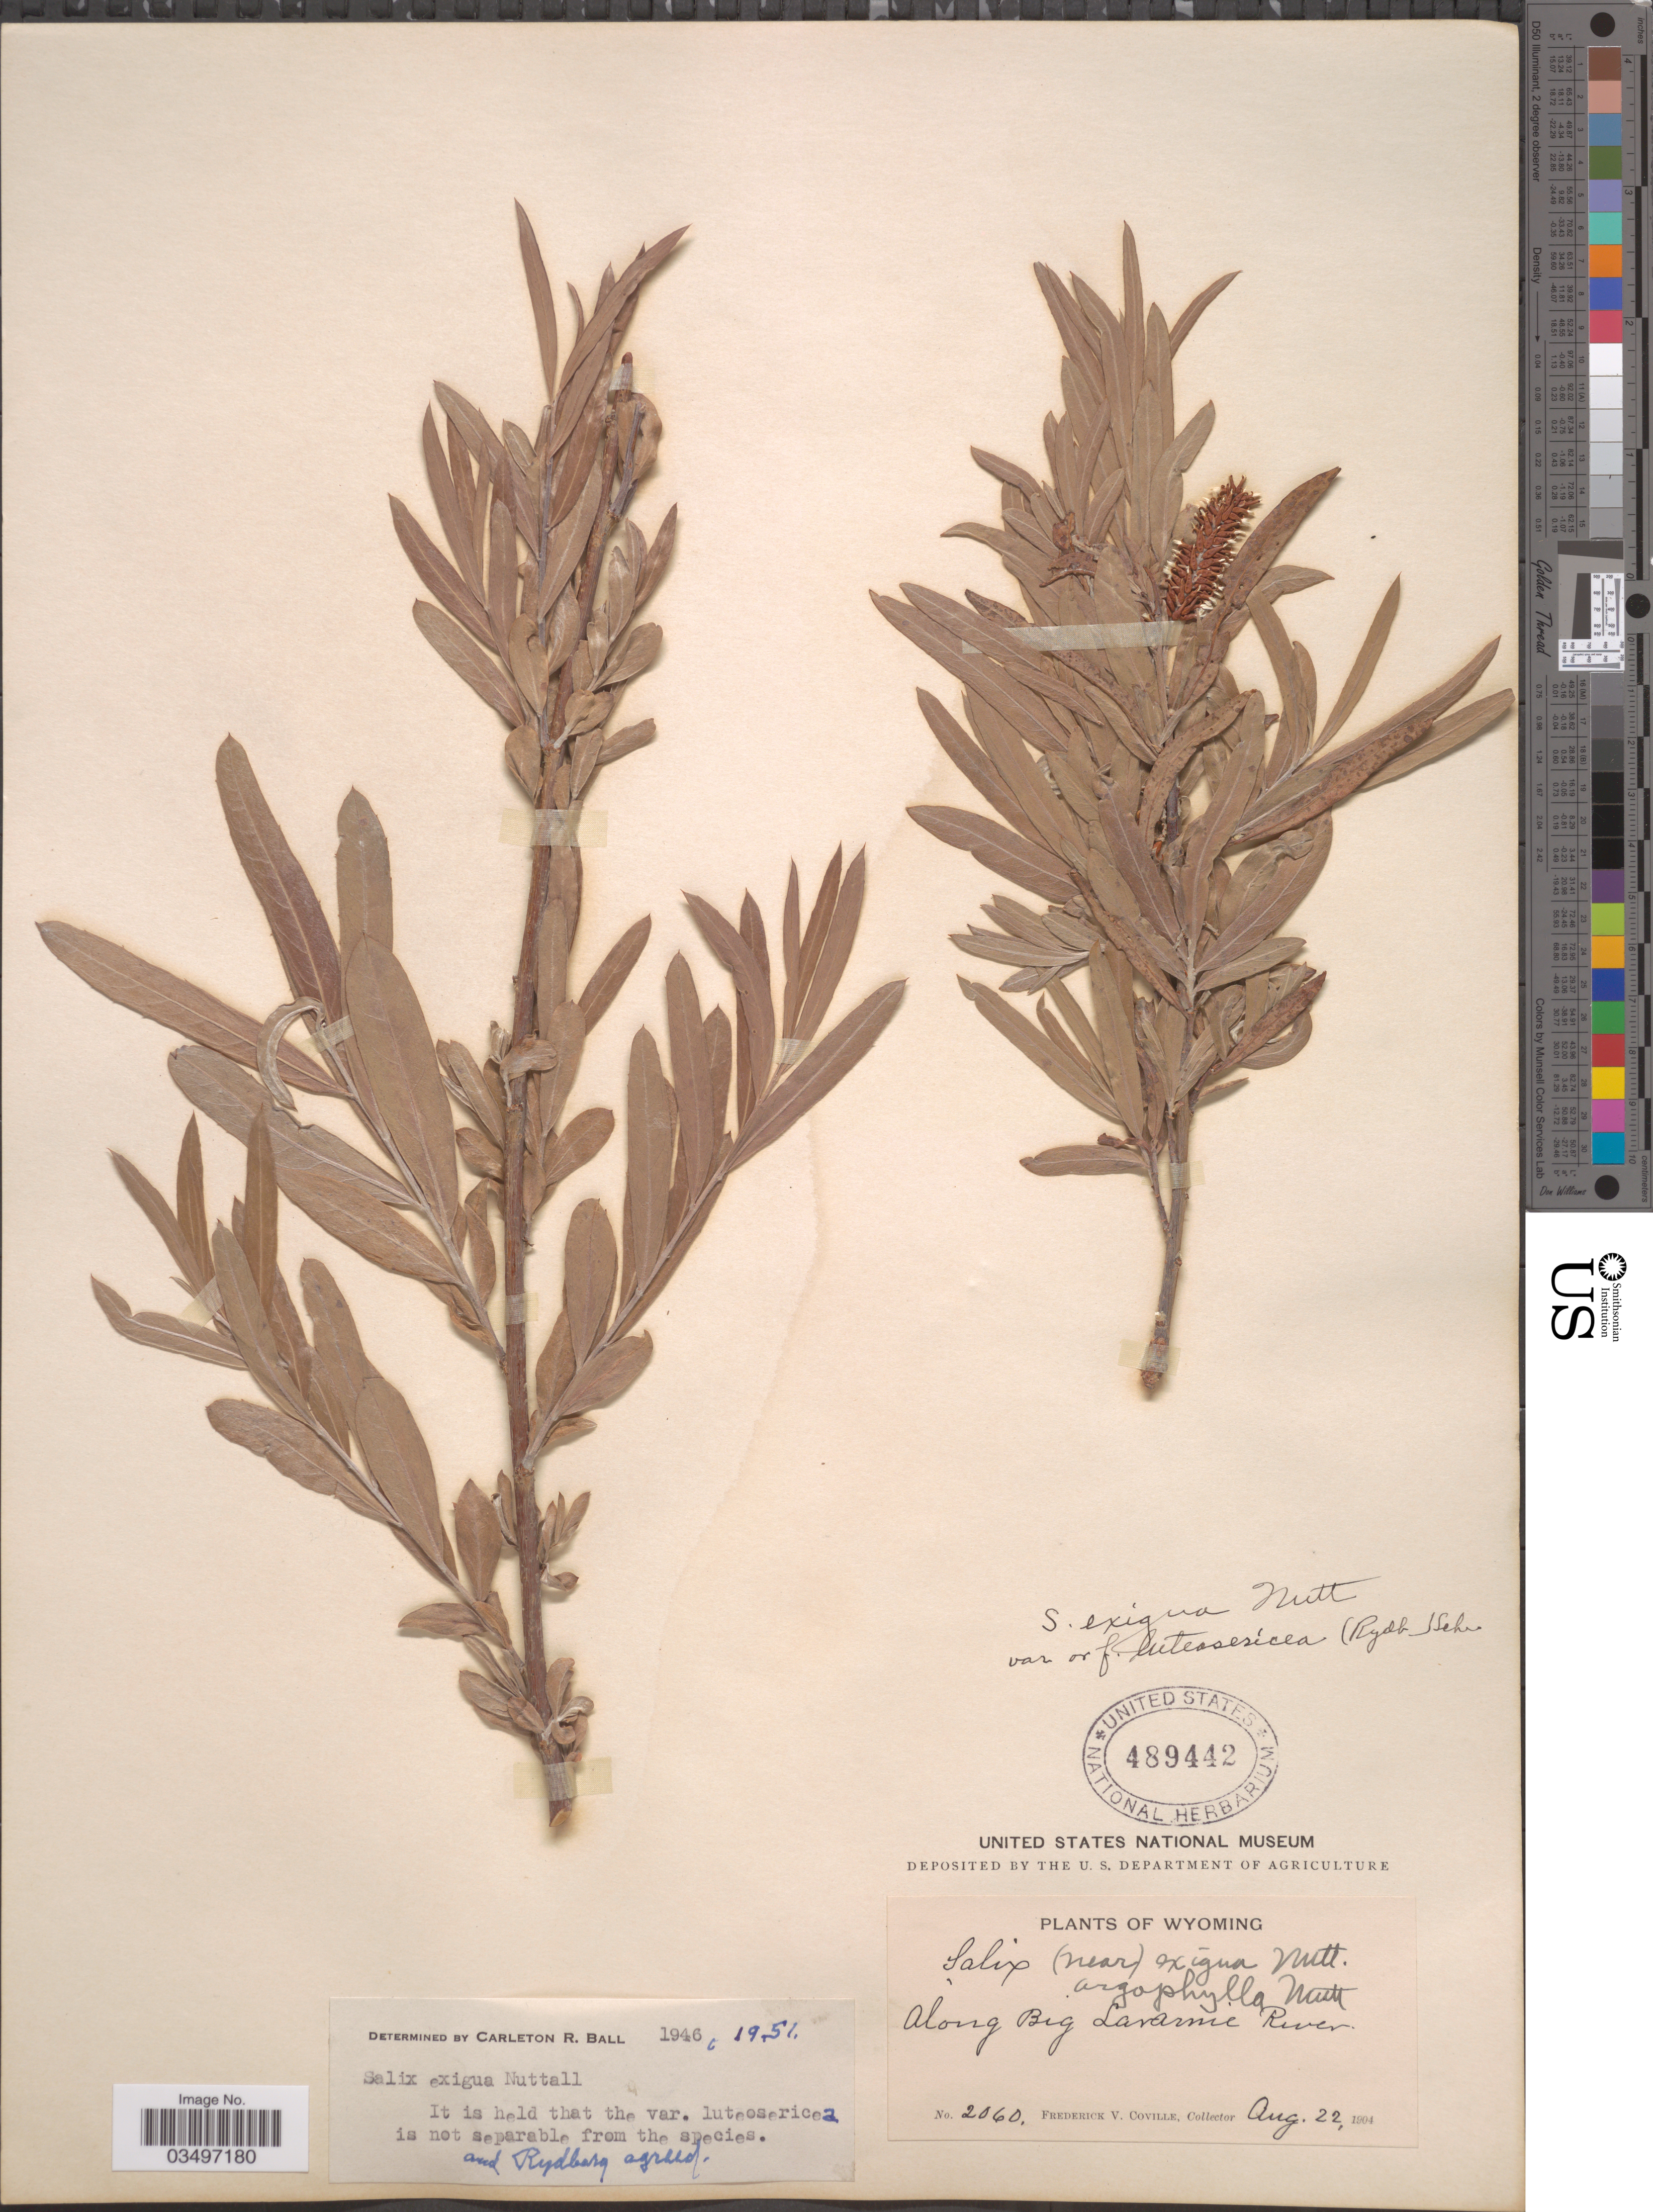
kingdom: Plantae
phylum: Tracheophyta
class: Magnoliopsida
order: Malpighiales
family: Salicaceae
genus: Salix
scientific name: Salix exigua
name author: Nutt.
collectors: F. V. Coville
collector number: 2060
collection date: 1904-08-22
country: United States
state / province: Wyoming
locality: Along Big Laramie River.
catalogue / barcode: US 489442